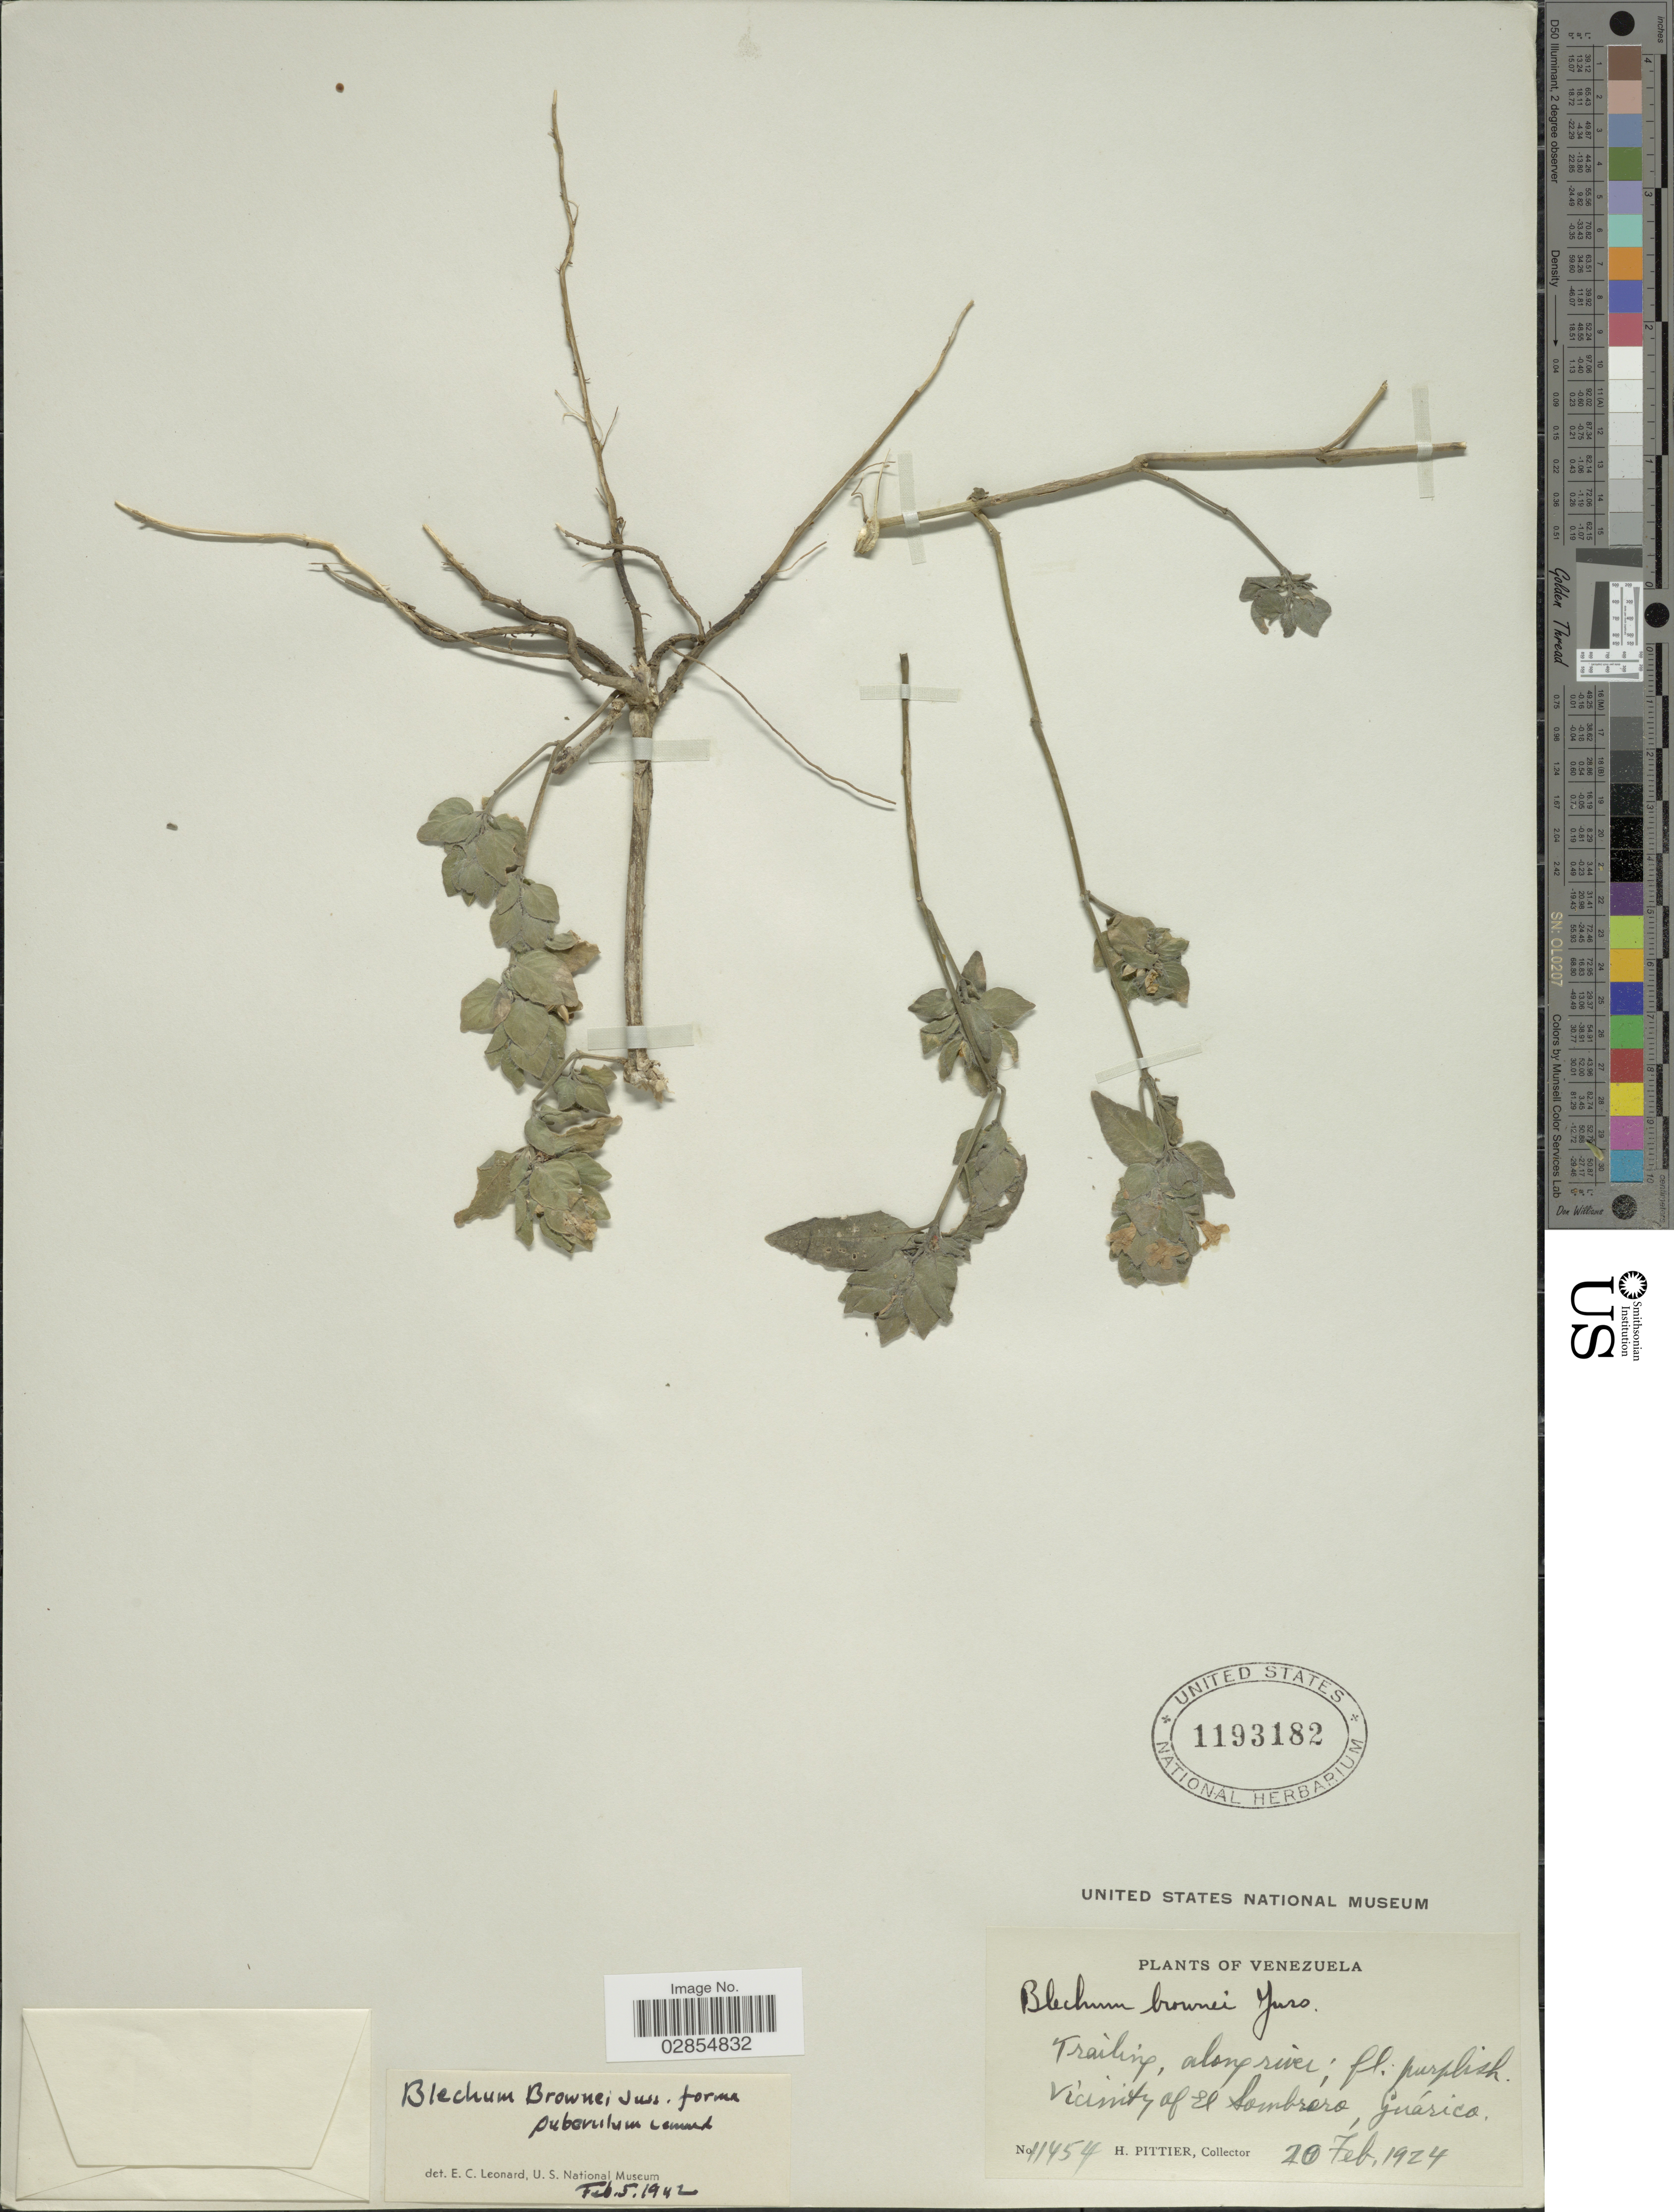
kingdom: Plantae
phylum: Tracheophyta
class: Magnoliopsida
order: Lamiales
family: Acanthaceae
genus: Blechum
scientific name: Blechum pyramidatum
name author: (Lam.) Urb.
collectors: H. F. Pittier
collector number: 11454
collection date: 1924-02-20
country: Venezuela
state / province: Guárico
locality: Vicinity of El Sombrero, Guárico.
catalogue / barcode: US 1193182